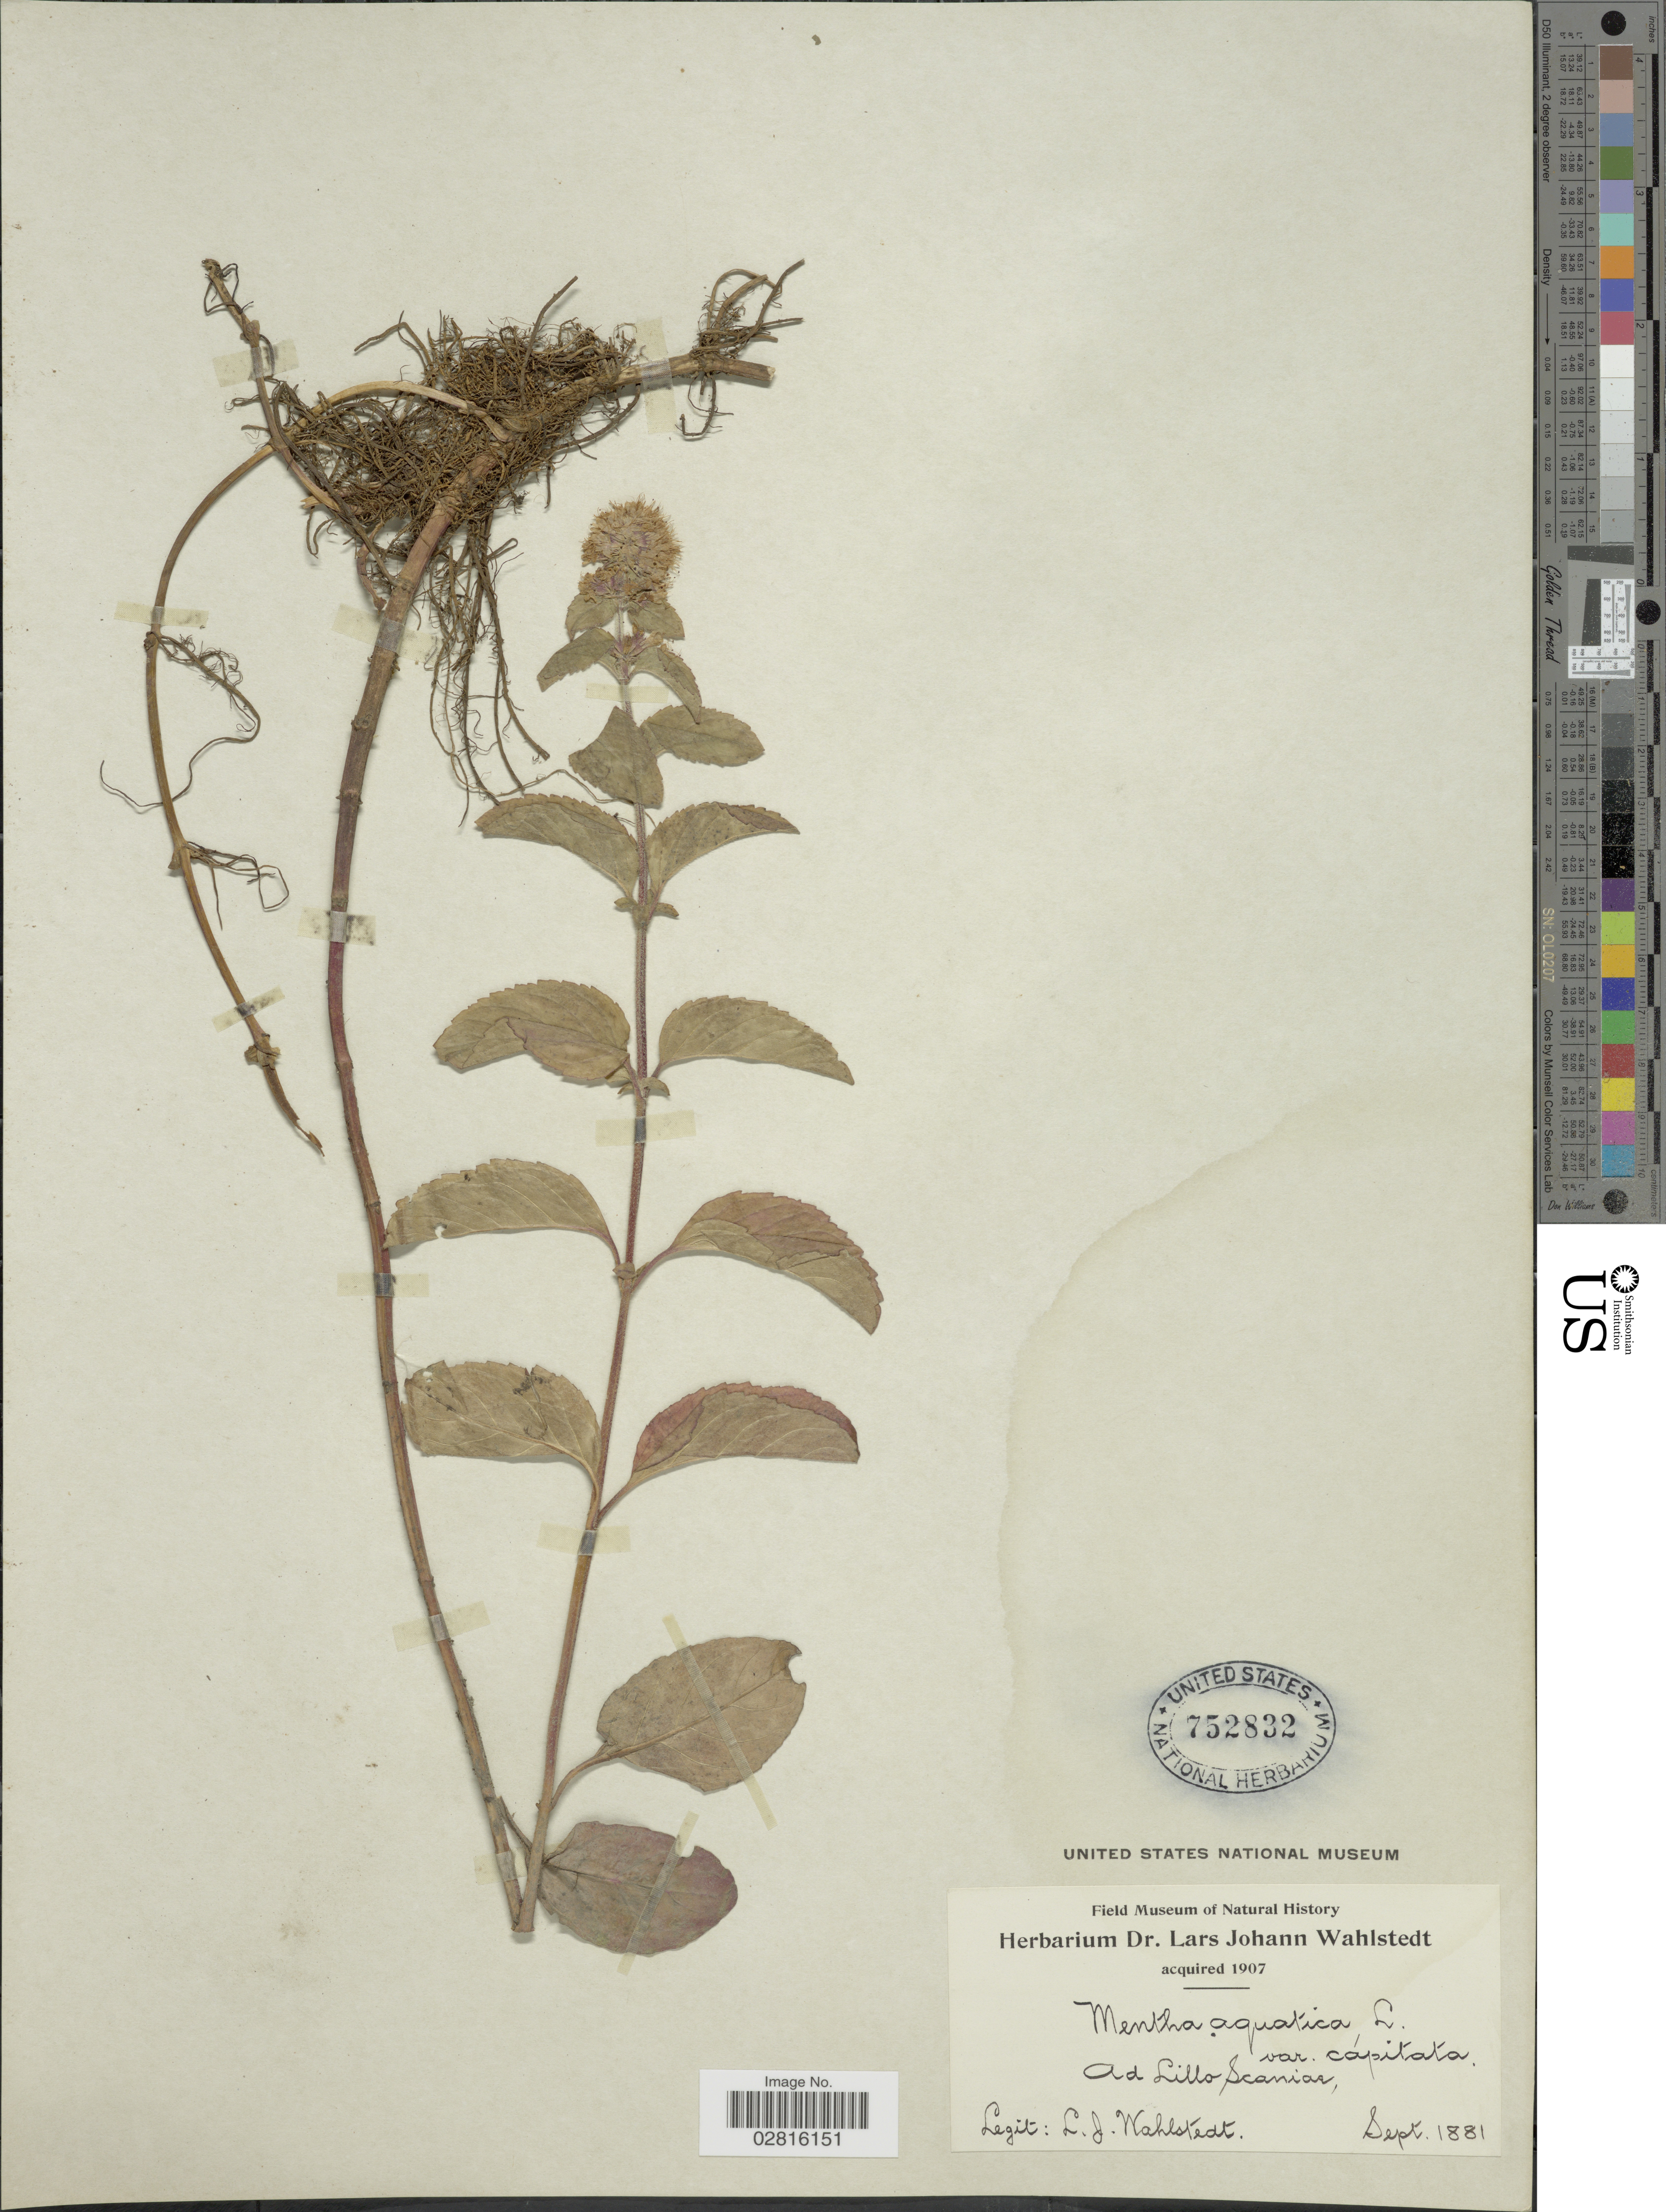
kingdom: Plantae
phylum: Tracheophyta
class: Magnoliopsida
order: Lamiales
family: Lamiaceae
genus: Mentha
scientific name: Mentha aquatica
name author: L.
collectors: L. J. Wahlstedt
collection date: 1881-09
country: Sweden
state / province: Skåne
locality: Ad Lillo Scanias.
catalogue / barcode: US 752832